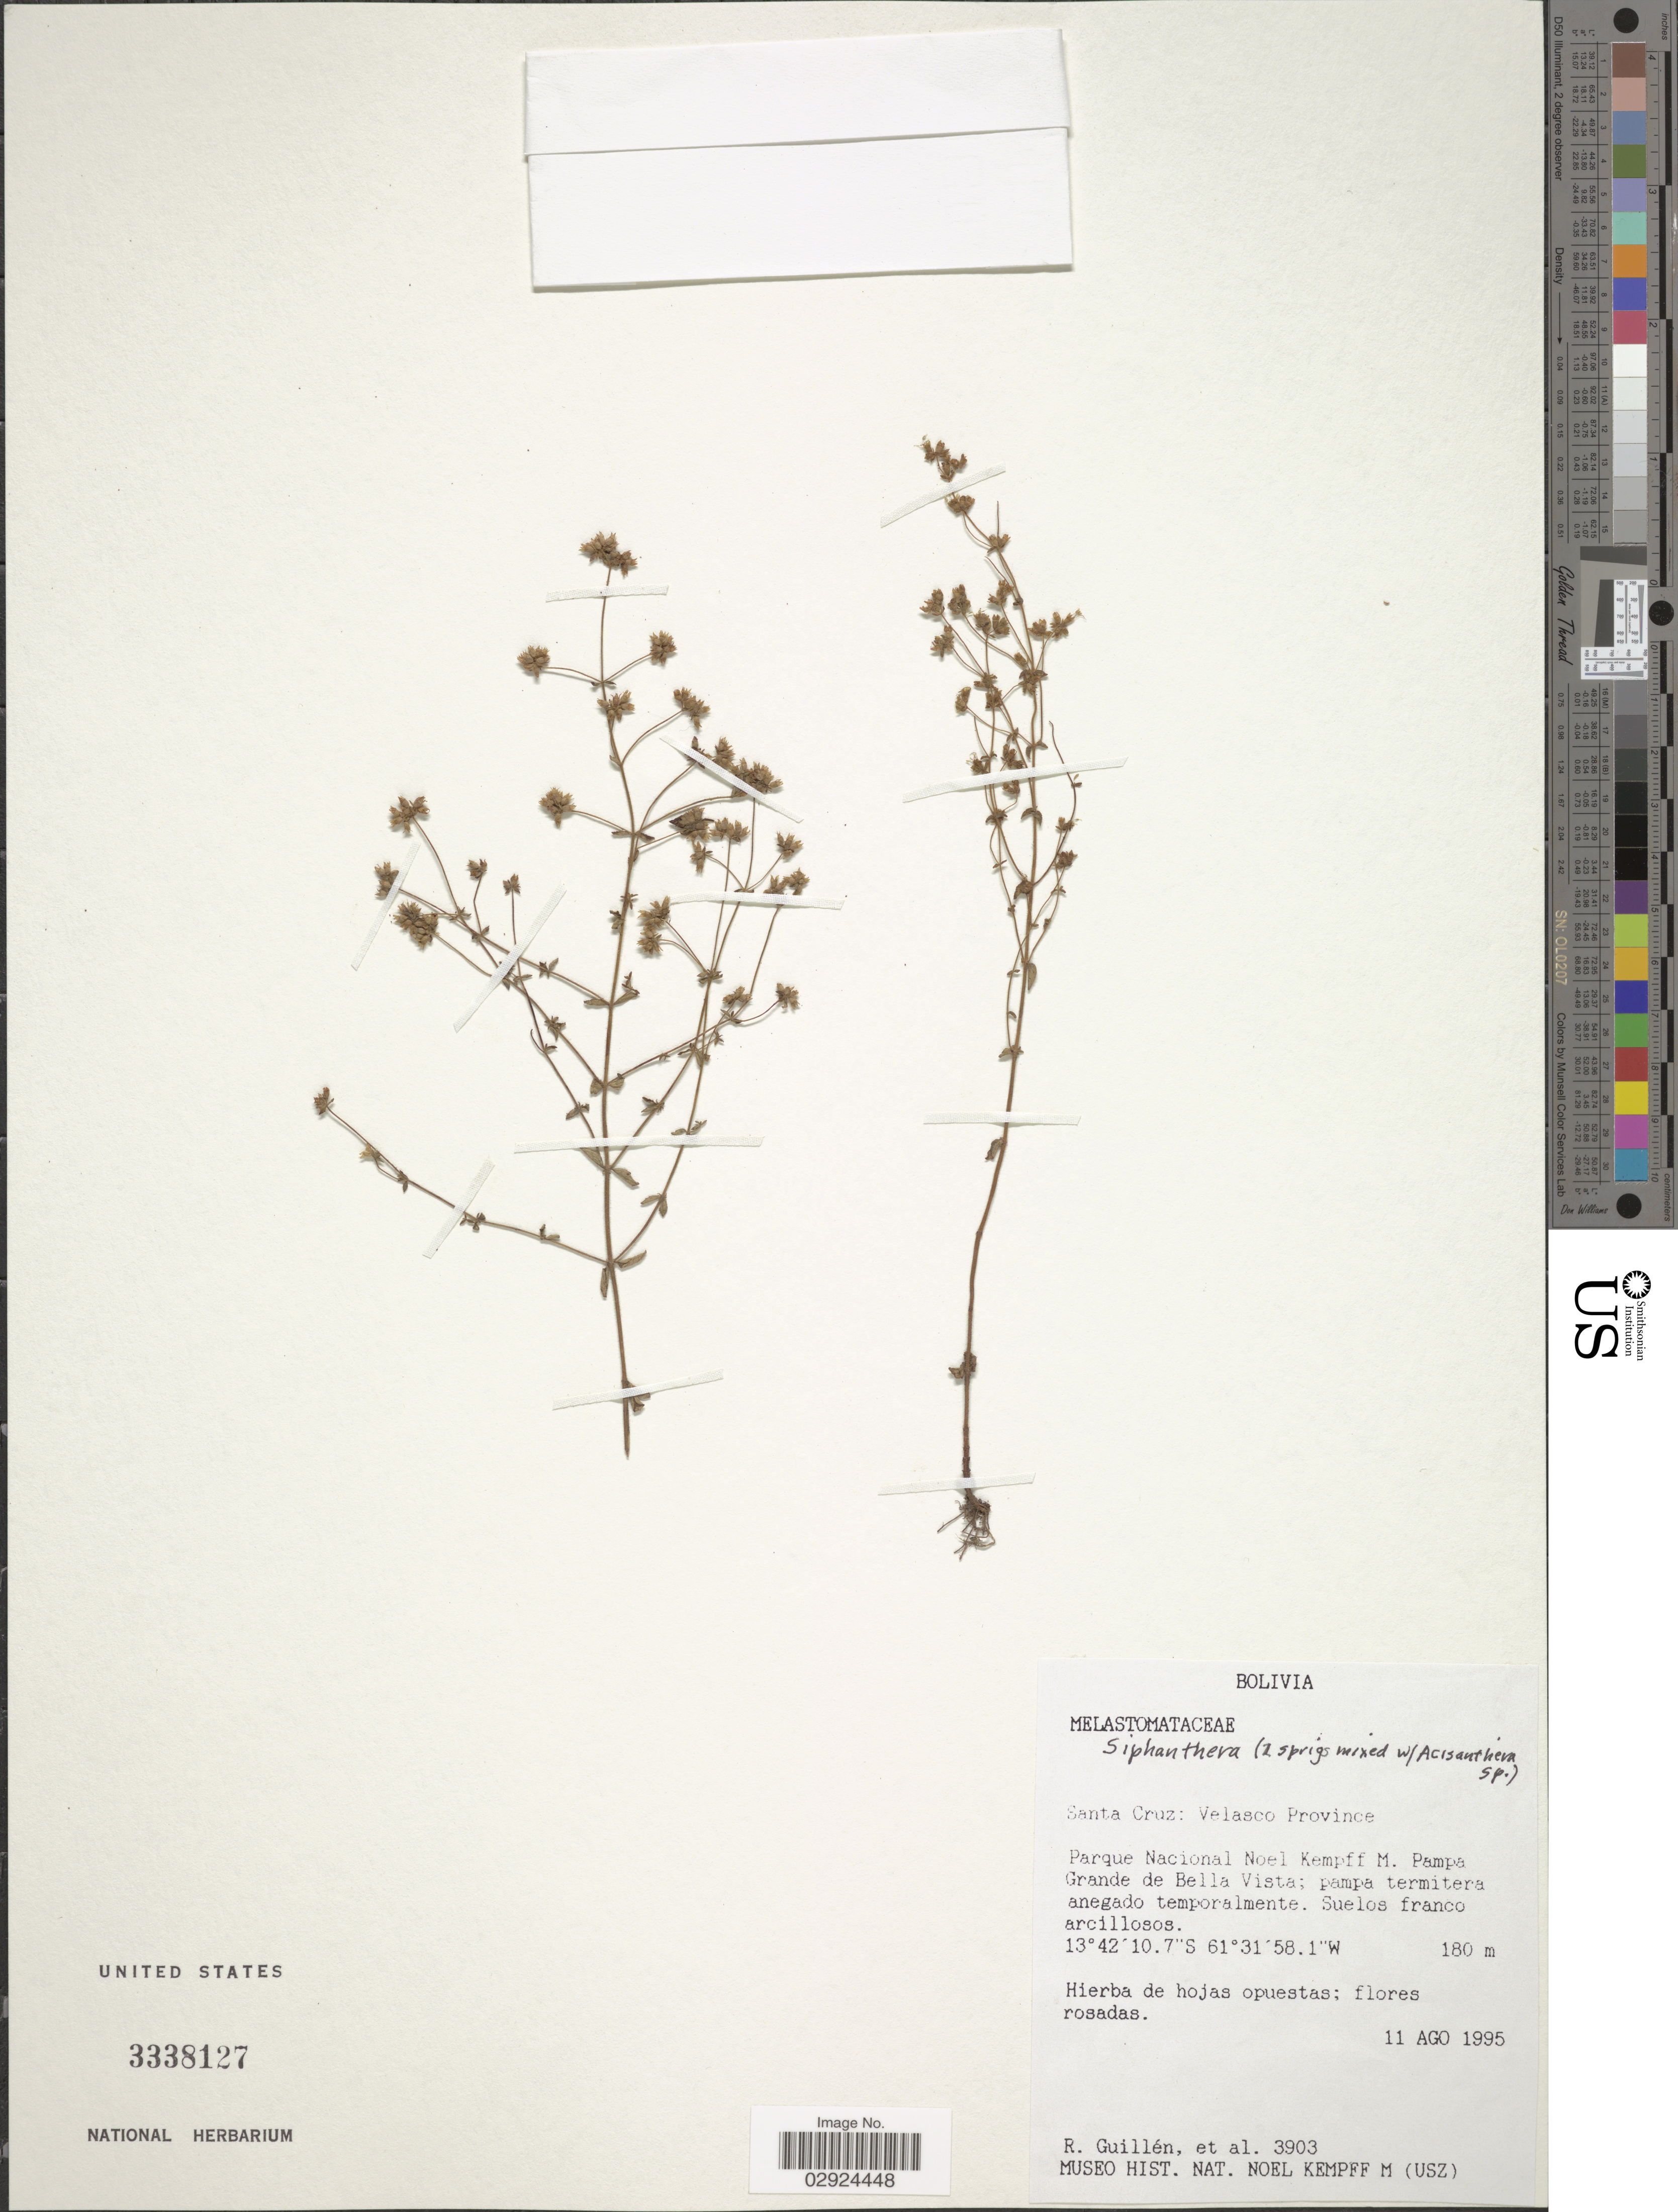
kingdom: Plantae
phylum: Tracheophyta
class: Magnoliopsida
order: Myrtales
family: Melastomataceae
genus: Siphanthera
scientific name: Siphanthera sp.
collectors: R. Guillen & et al.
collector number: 3903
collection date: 1995-08-11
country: Bolivia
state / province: Santa Cruz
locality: Velasco Province, Parque Nacional Noel Kempff M. Pampa Grande de Bella Vista.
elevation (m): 180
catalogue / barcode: US 3338127